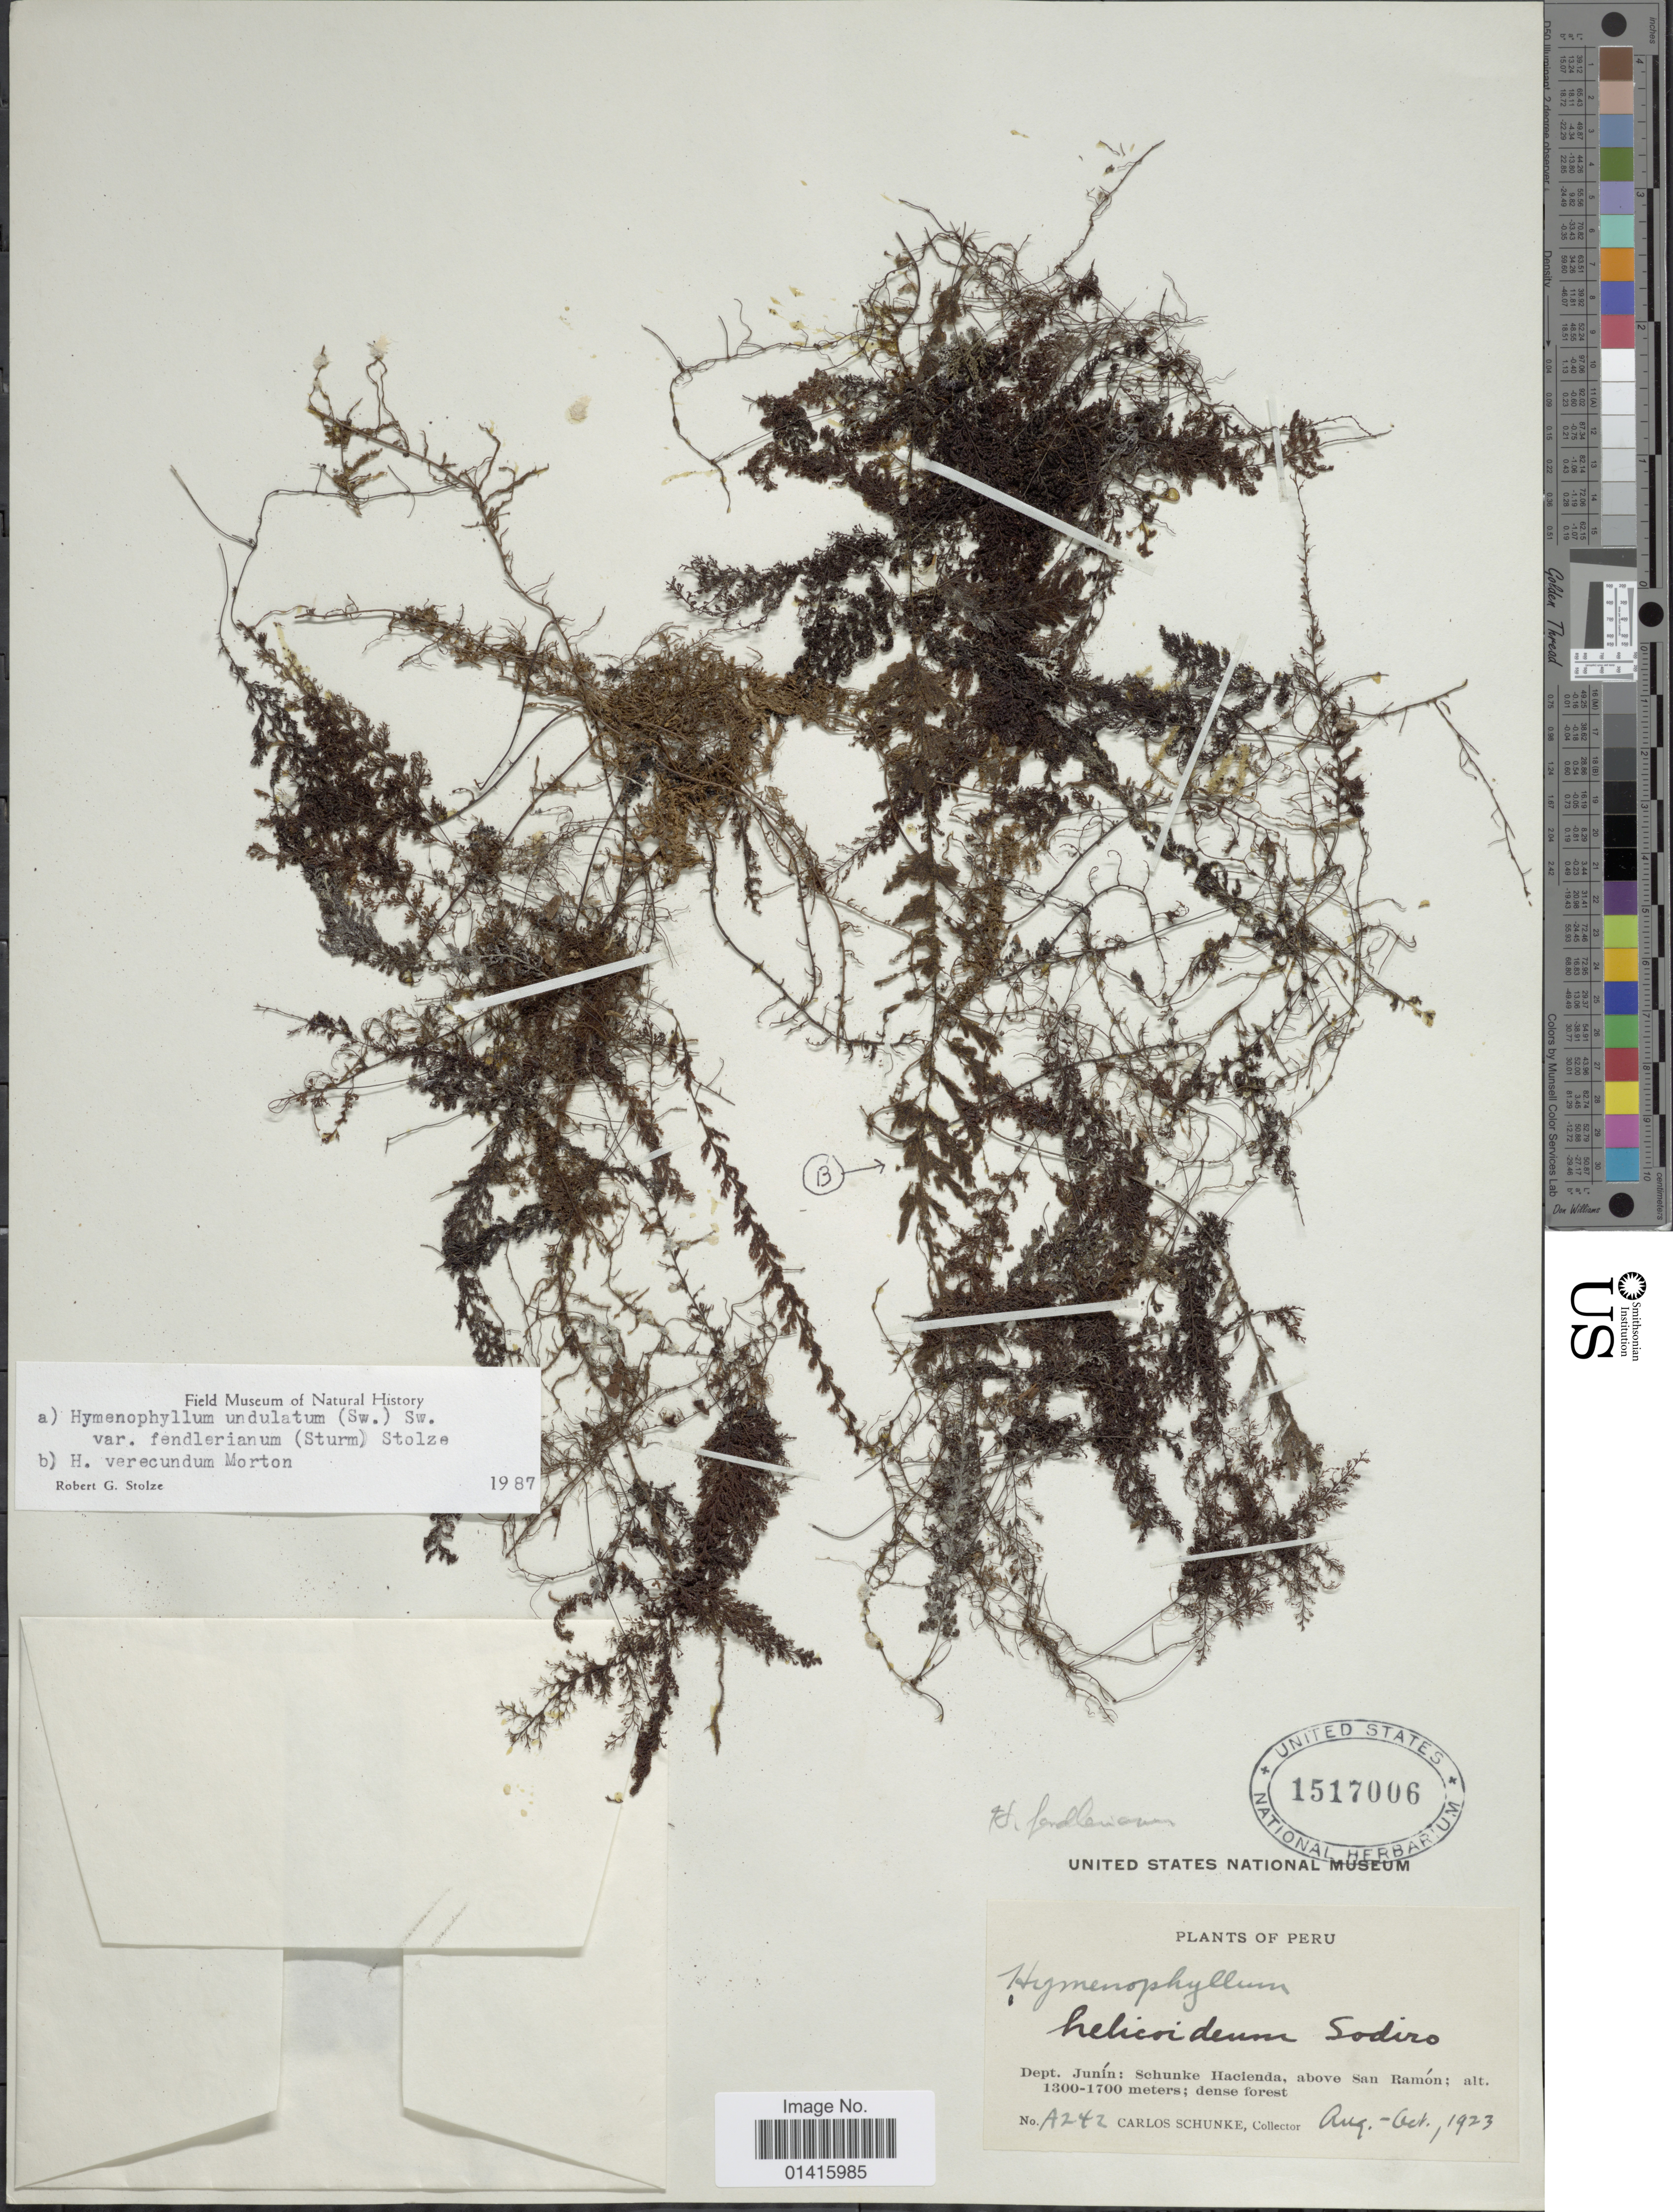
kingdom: Plantae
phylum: Tracheophyta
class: Polypodiopsida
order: Hymenophyllales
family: Hymenophyllaceae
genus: Hymenophyllum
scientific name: Hymenophyllum fendlerianum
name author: J.W. Sturm in Mart.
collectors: C. Schunke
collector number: A242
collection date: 1923-08/1923-10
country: Peru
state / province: Junín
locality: Dept. Junin: Schunke Hacienda, above San Ramón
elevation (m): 1300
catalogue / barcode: US 1517006